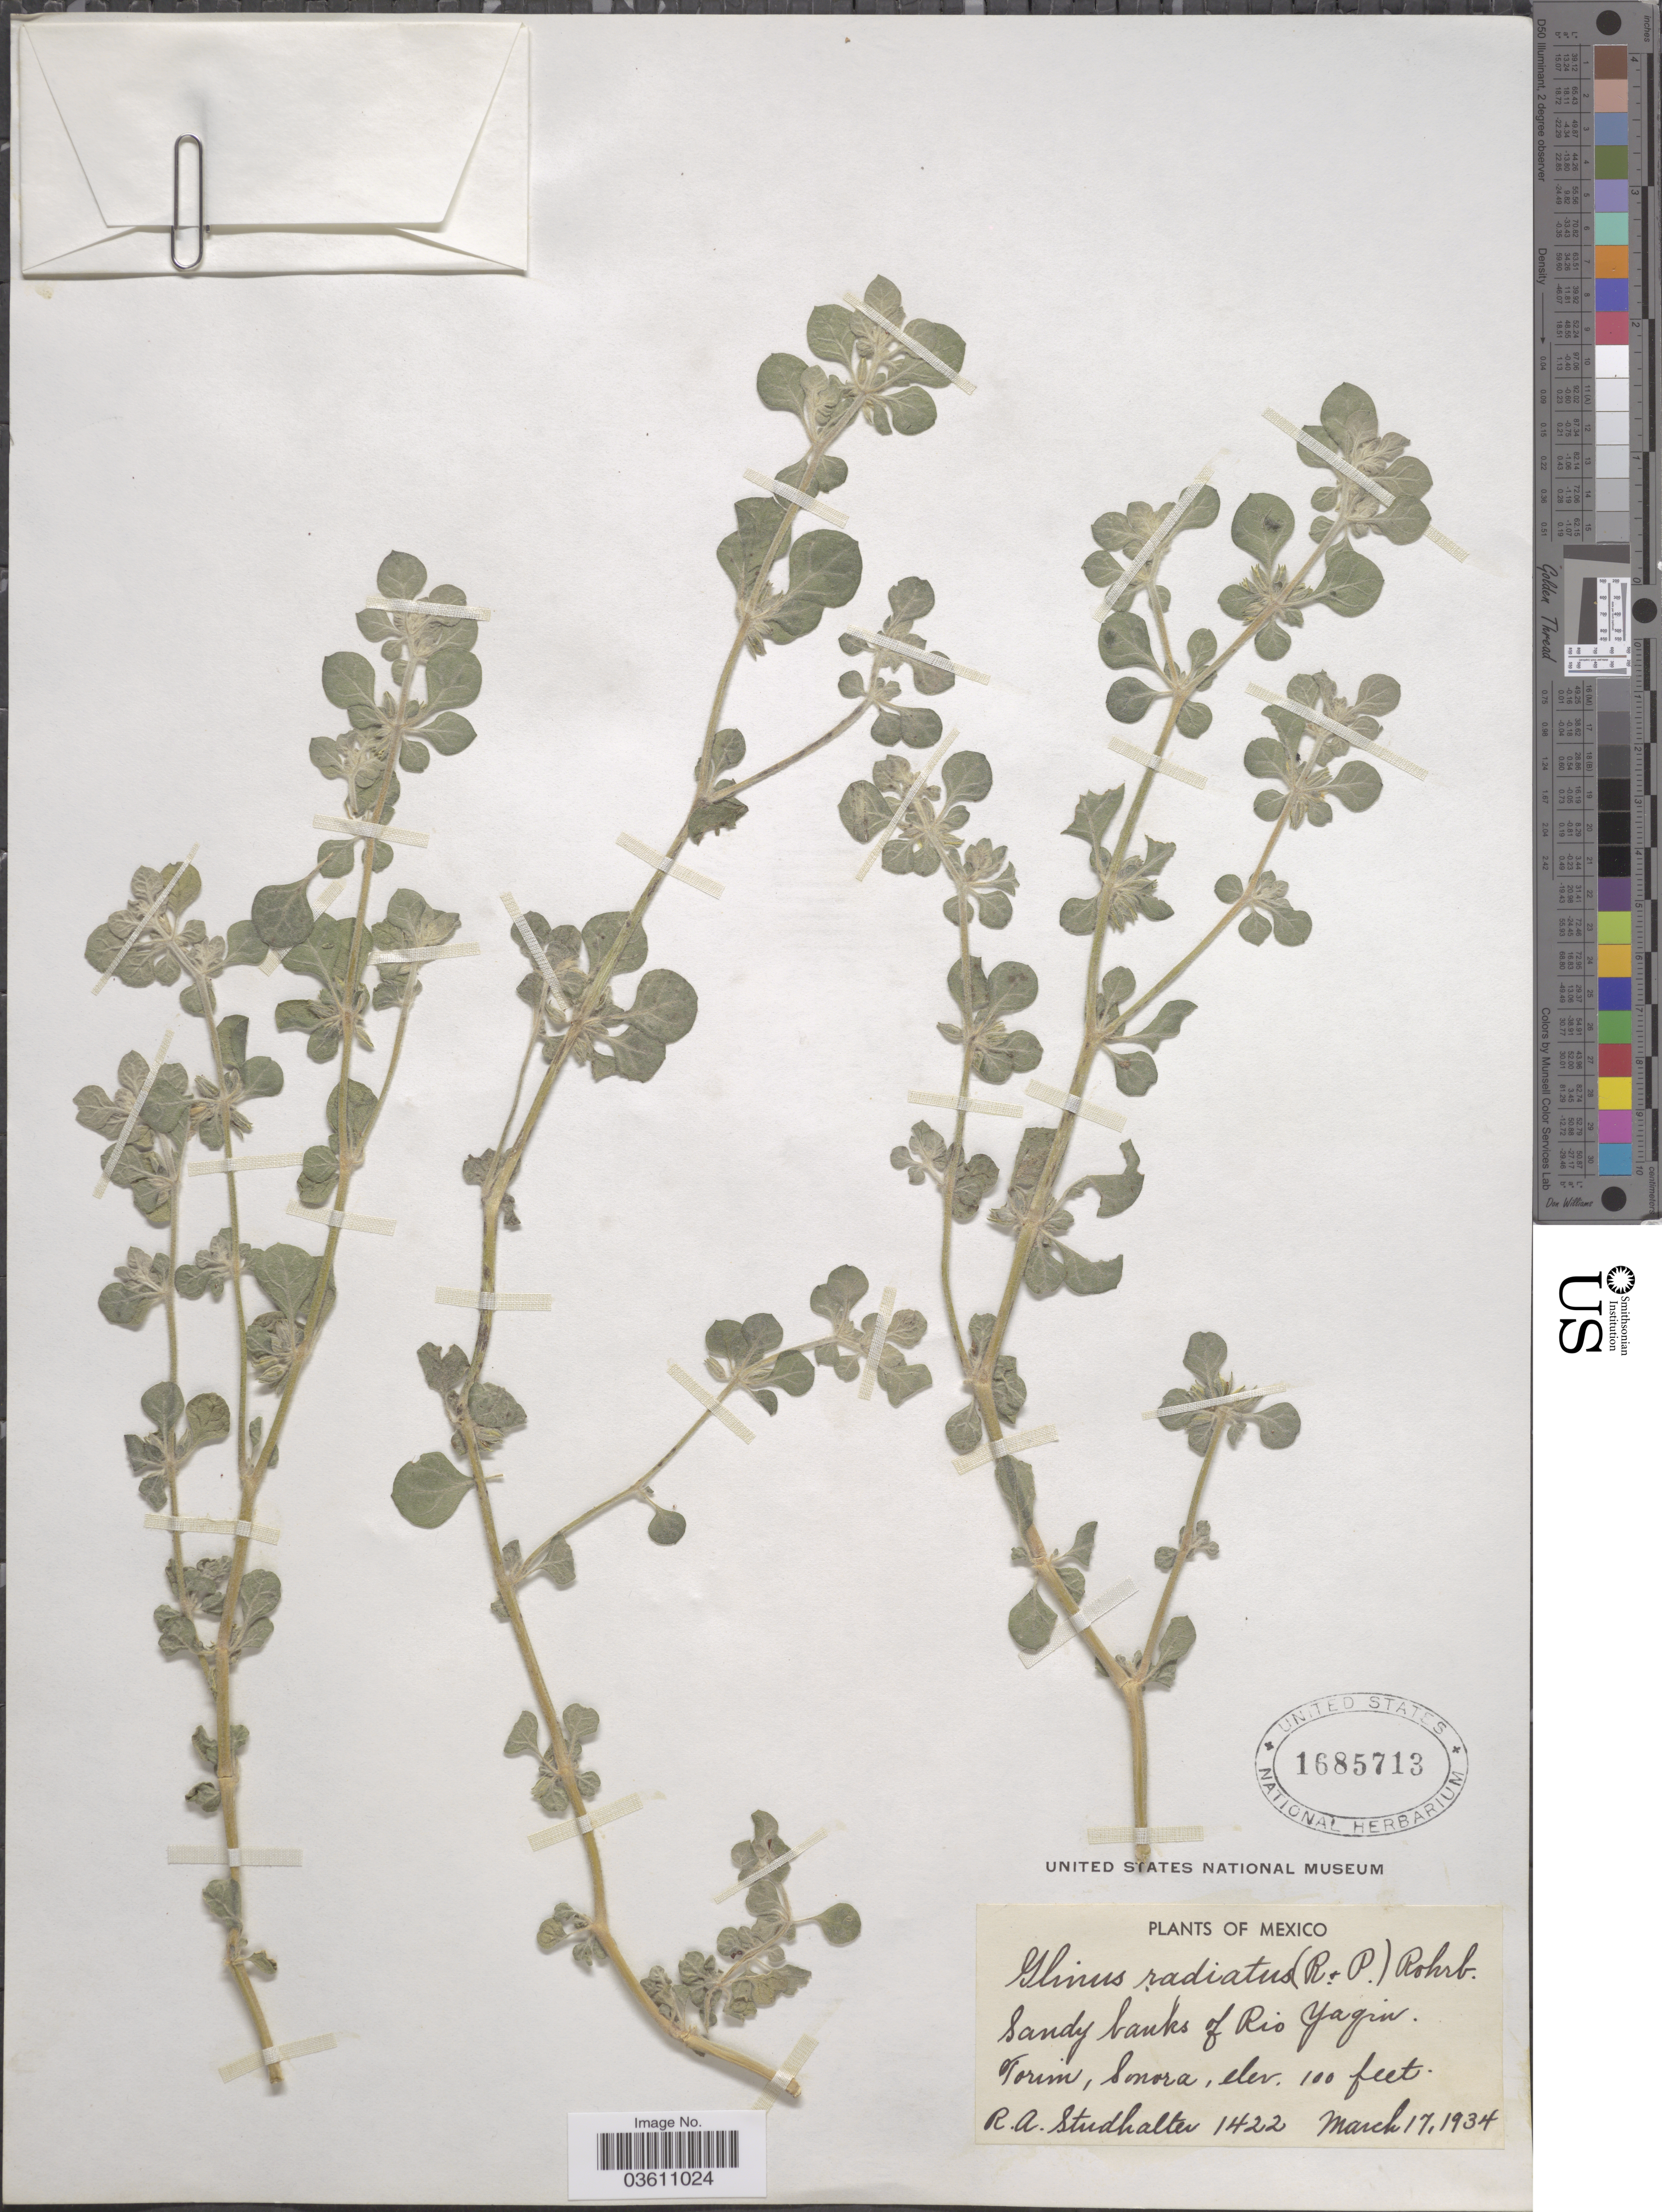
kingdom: Plantae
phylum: Tracheophyta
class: Magnoliopsida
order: Caryophyllales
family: Molluginaceae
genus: Glinus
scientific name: Glinus radiatus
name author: (Ruiz & Pav.) Rohrb.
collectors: R. Studhalter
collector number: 1422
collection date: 1934-03-17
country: Mexico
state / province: Sonora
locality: Sandy banks of Rio Yaqui. Torim.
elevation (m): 30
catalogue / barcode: US 1685713